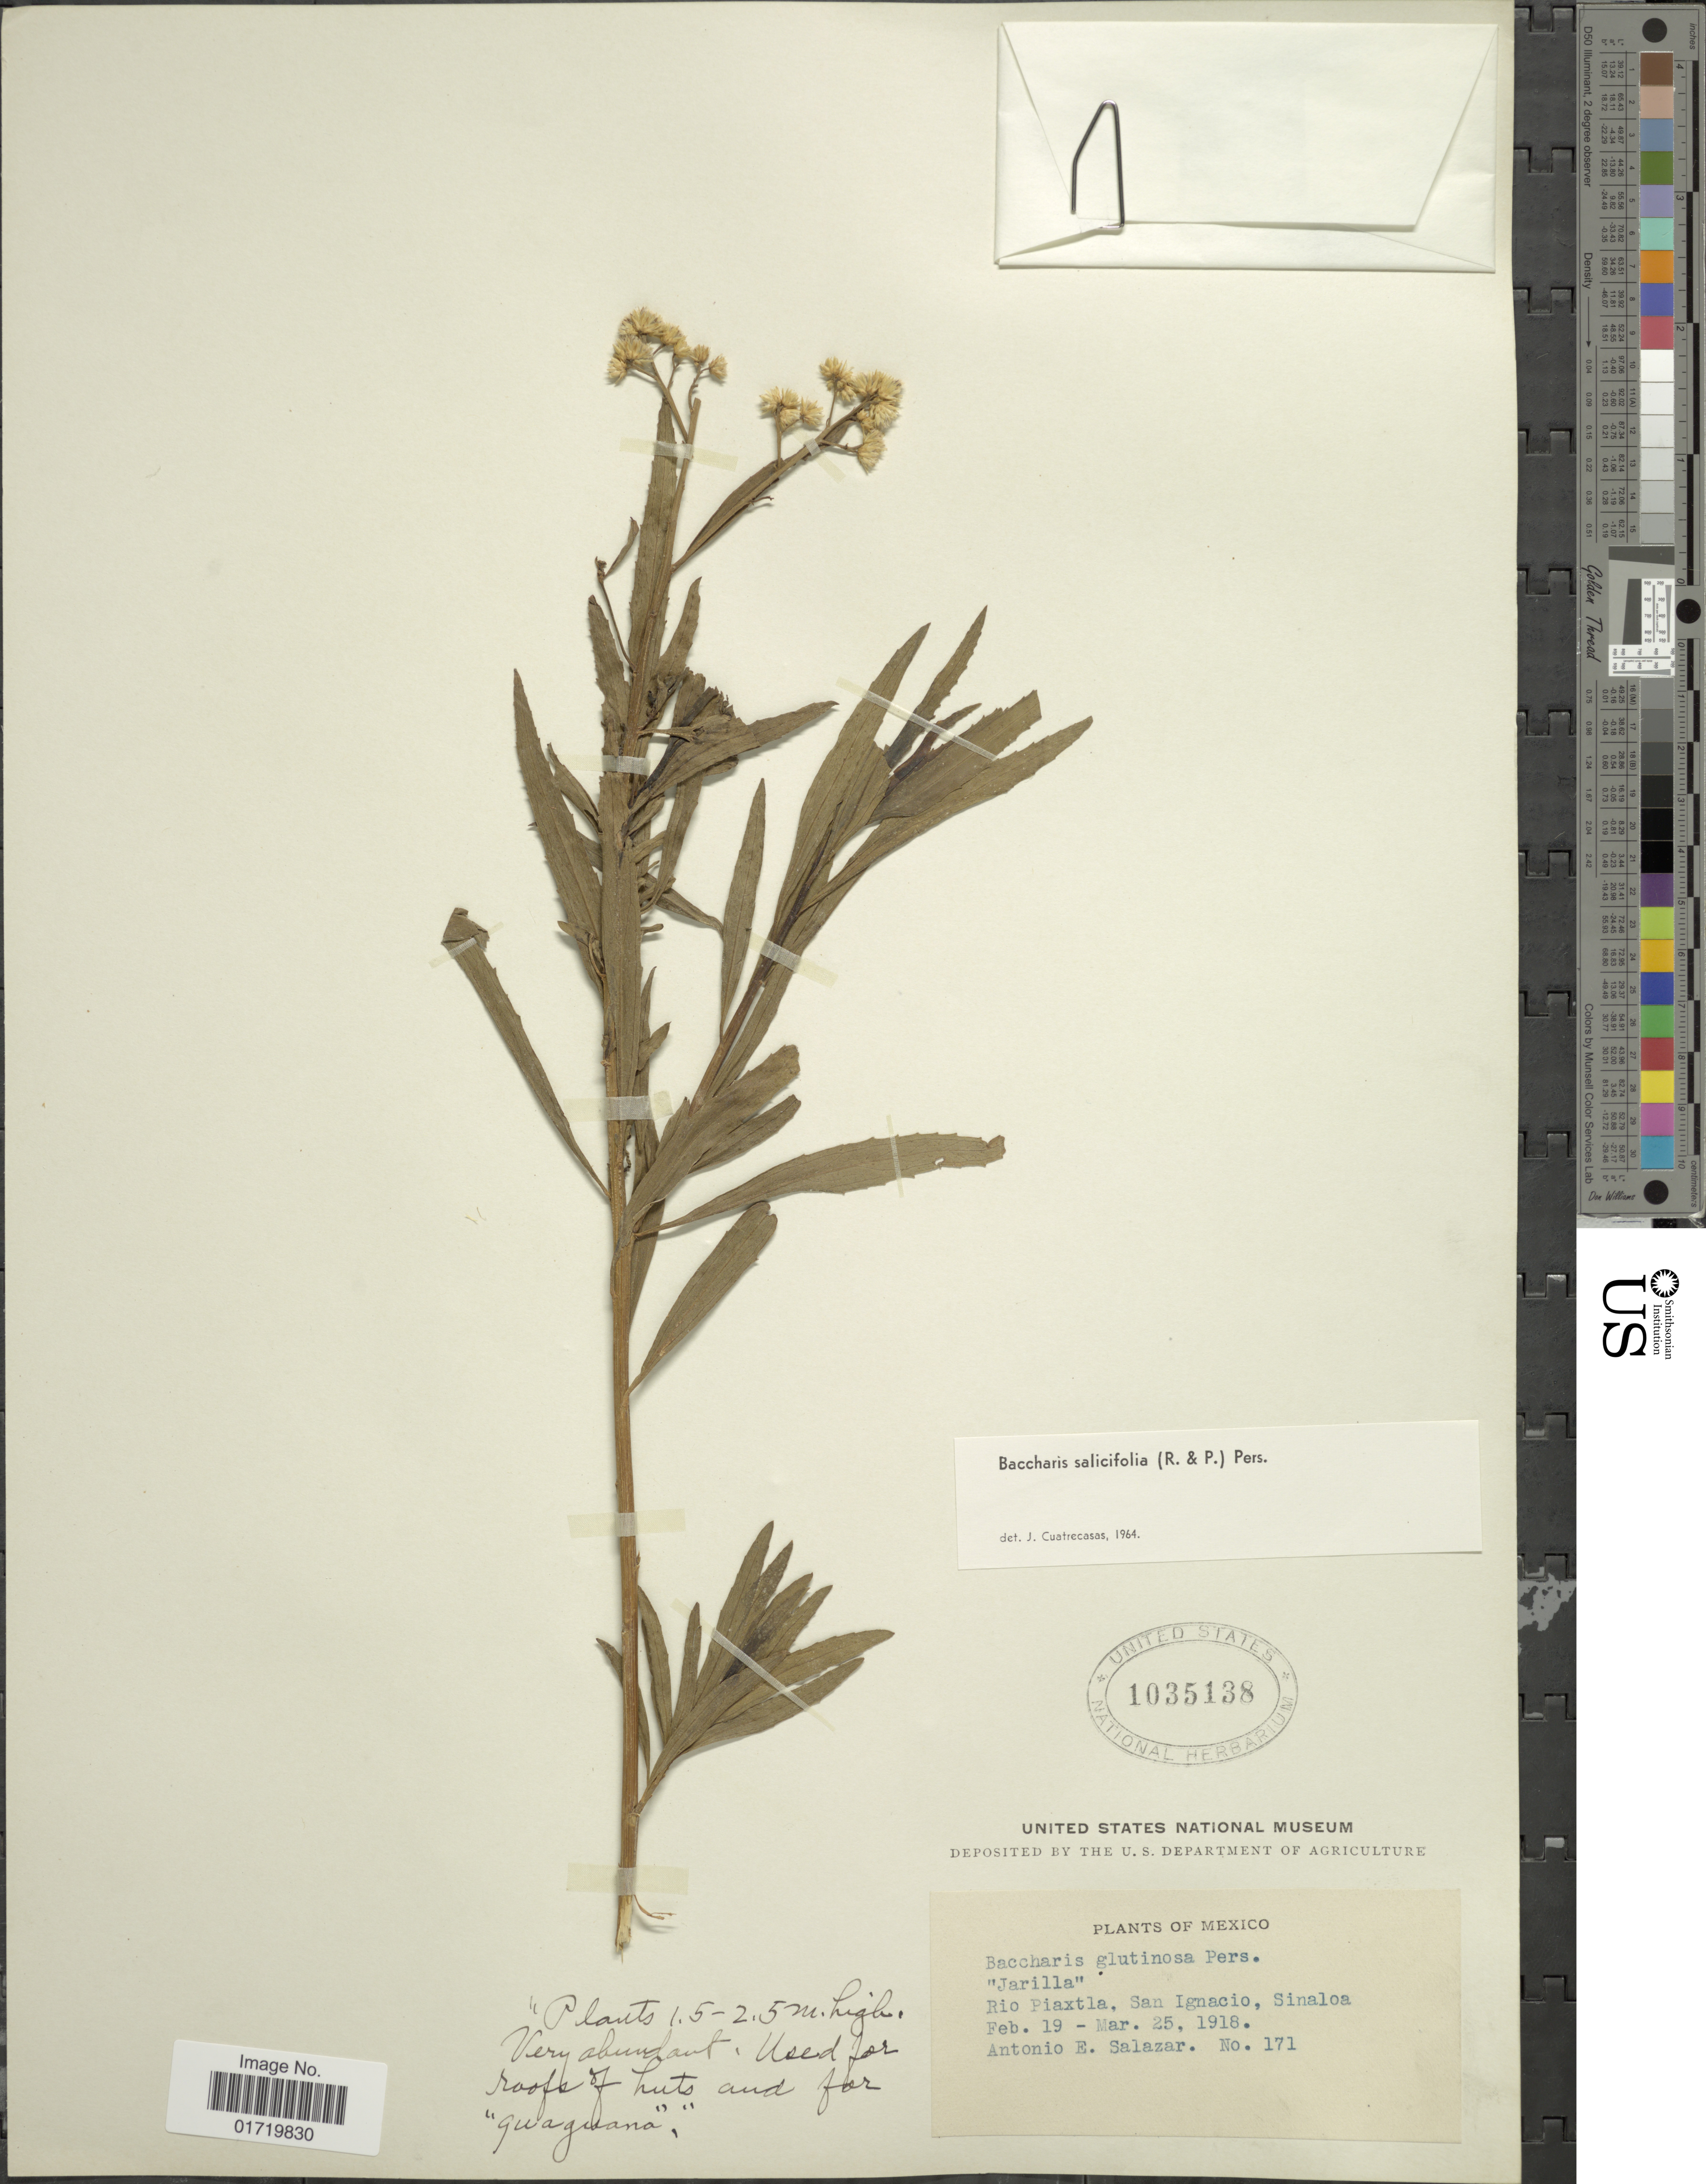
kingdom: Plantae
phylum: Tracheophyta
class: Magnoliopsida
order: Asterales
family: Asteraceae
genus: Baccharis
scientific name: Baccharis salicifolia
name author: (Ruiz & Pav.) Pers.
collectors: A. E. Salazar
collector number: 171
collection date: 1918-03-25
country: Mexico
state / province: Sinaloa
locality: Jarilla, Rio Piaxtla, San Ignacio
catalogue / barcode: US 1035138